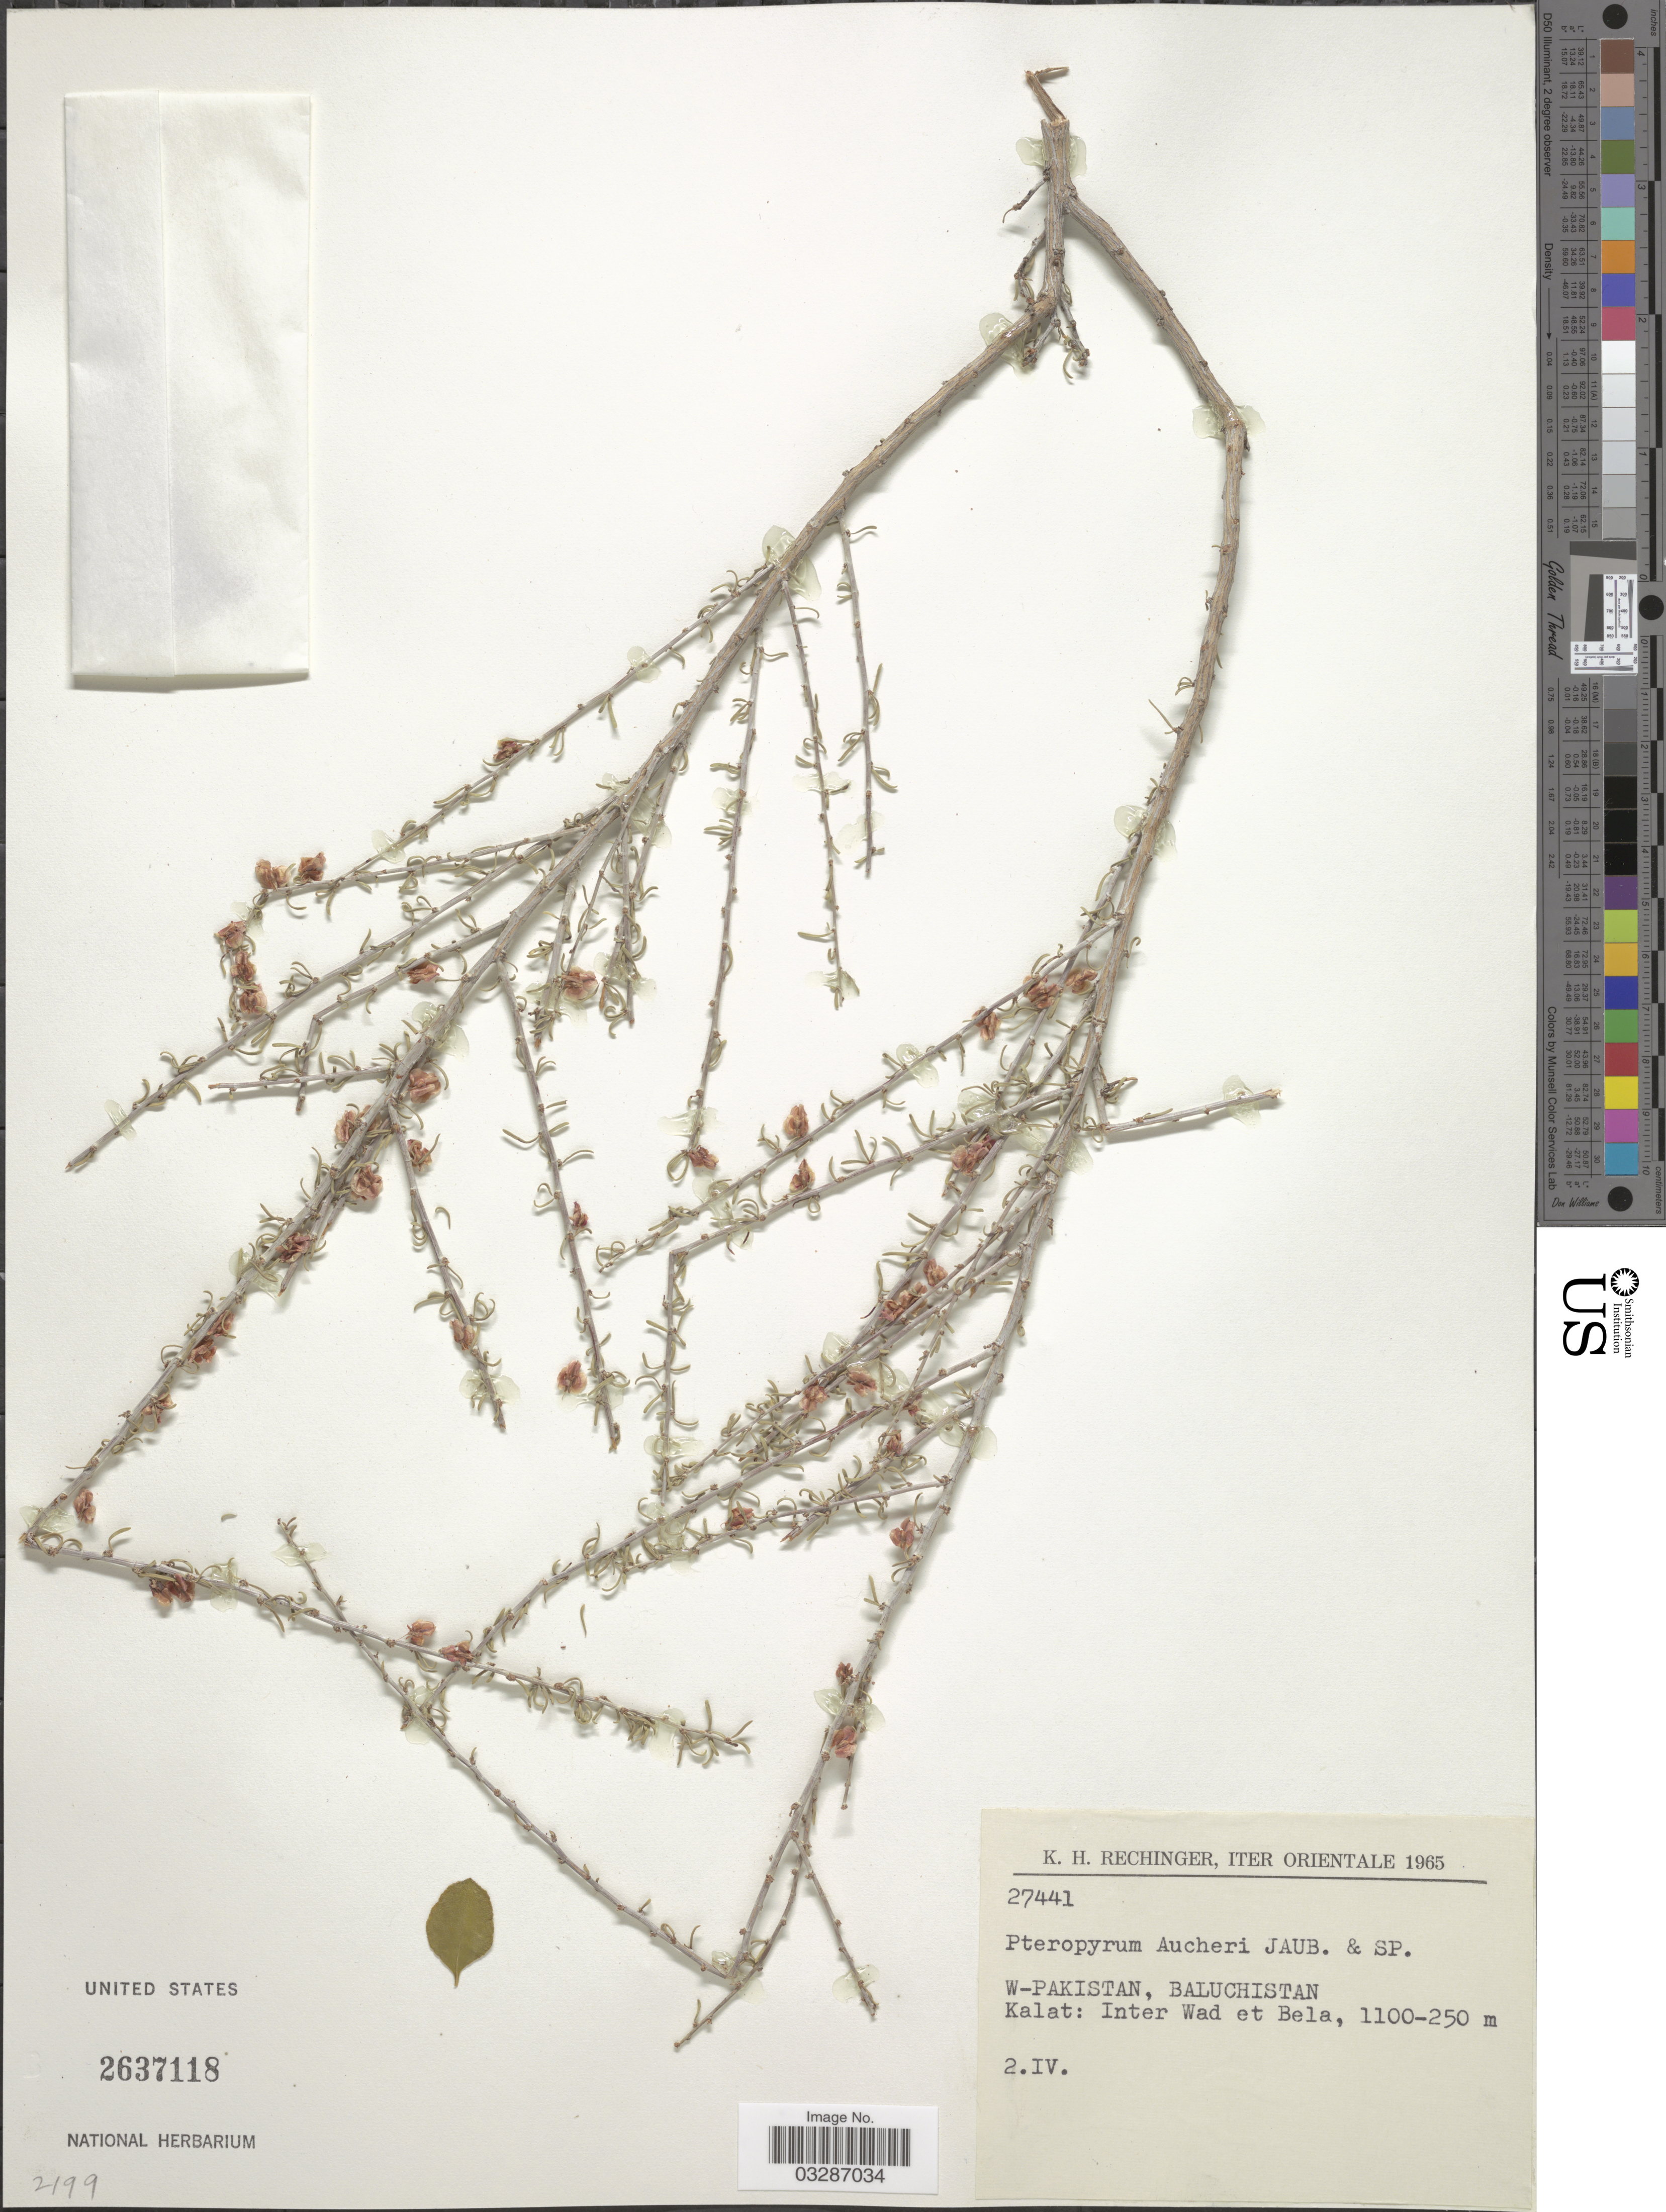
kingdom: Plantae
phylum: Tracheophyta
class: Magnoliopsida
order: Caryophyllales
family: Polygonaceae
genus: Pteropyrum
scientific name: Pteropyrum aucheri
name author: Jaub. & Spach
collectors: K. H. Rechinger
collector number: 27441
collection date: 1965-04-02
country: Pakistan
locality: W-Pakistan, Baluchistan: Kalat: Inter Wad et Bela.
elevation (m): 250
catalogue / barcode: US 2637118